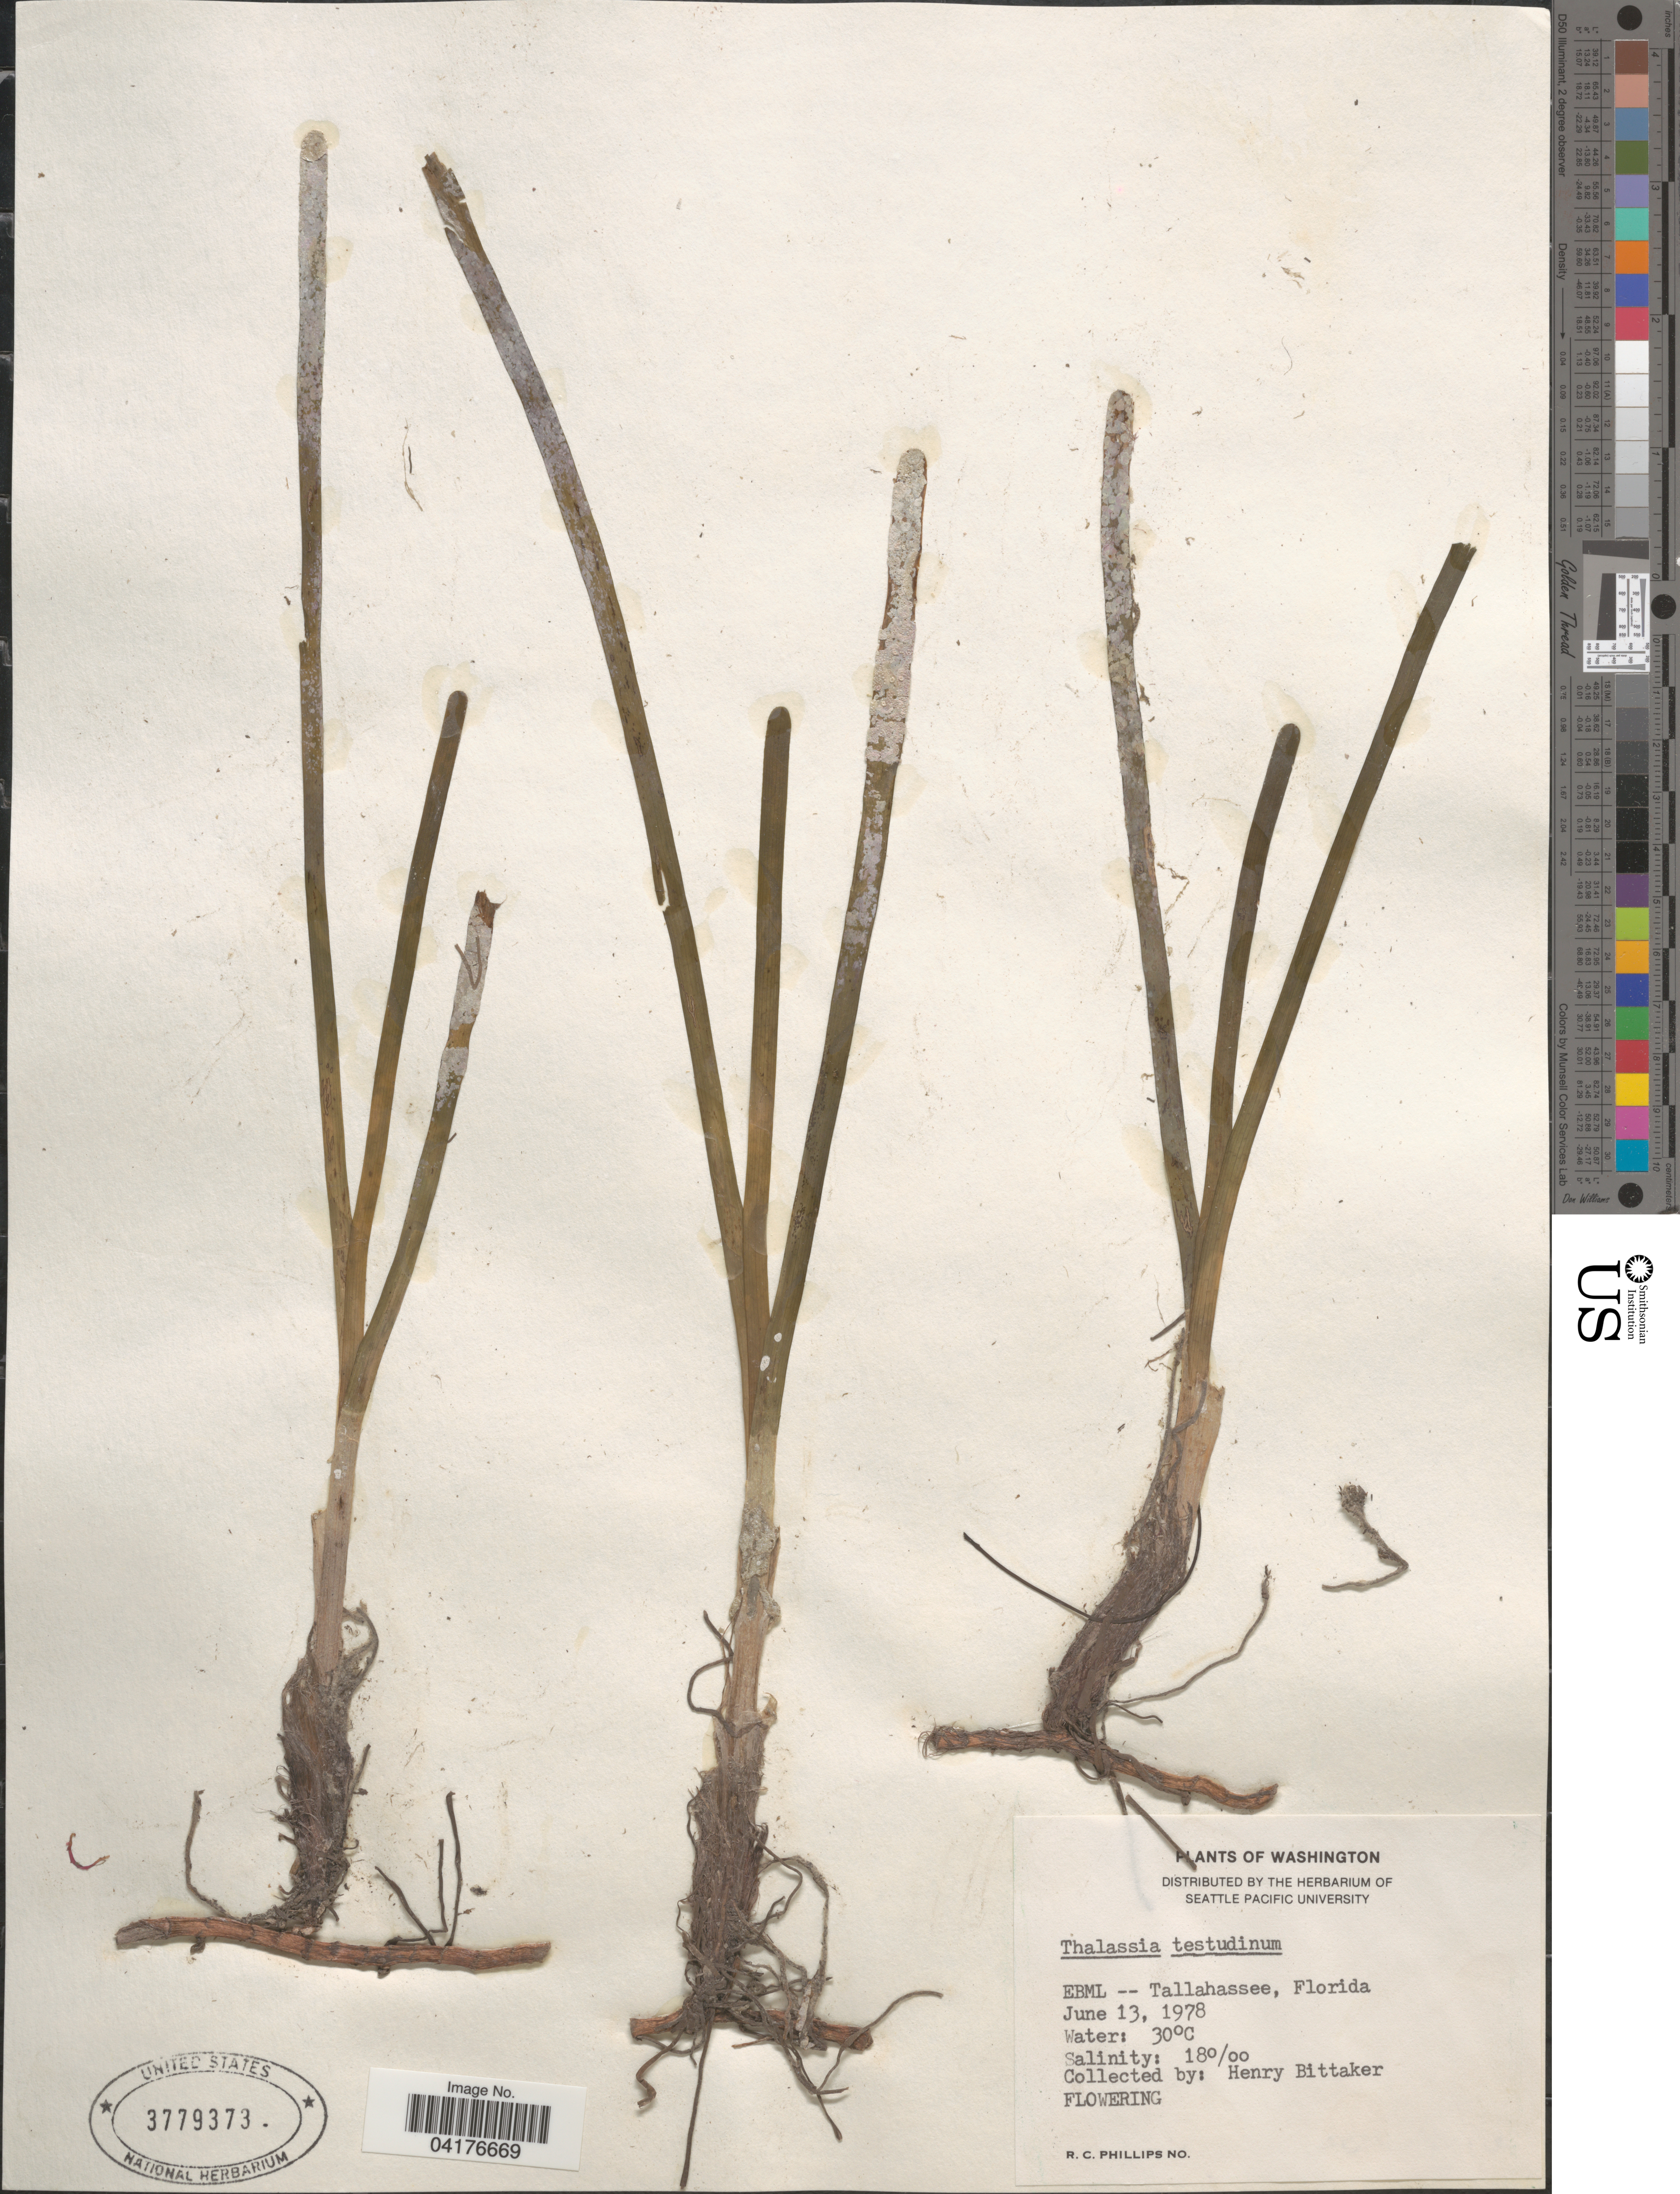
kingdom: Plantae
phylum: Tracheophyta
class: Liliopsida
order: Alismatales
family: Hydrocharitaceae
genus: Thalassia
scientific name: Thalassia testudinum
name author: Banks & Sol. ex K.D. Koenig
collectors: H. Bittaker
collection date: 1978-06-13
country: United States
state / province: Florida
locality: EBML -- Tallahassee.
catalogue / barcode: US 3779373